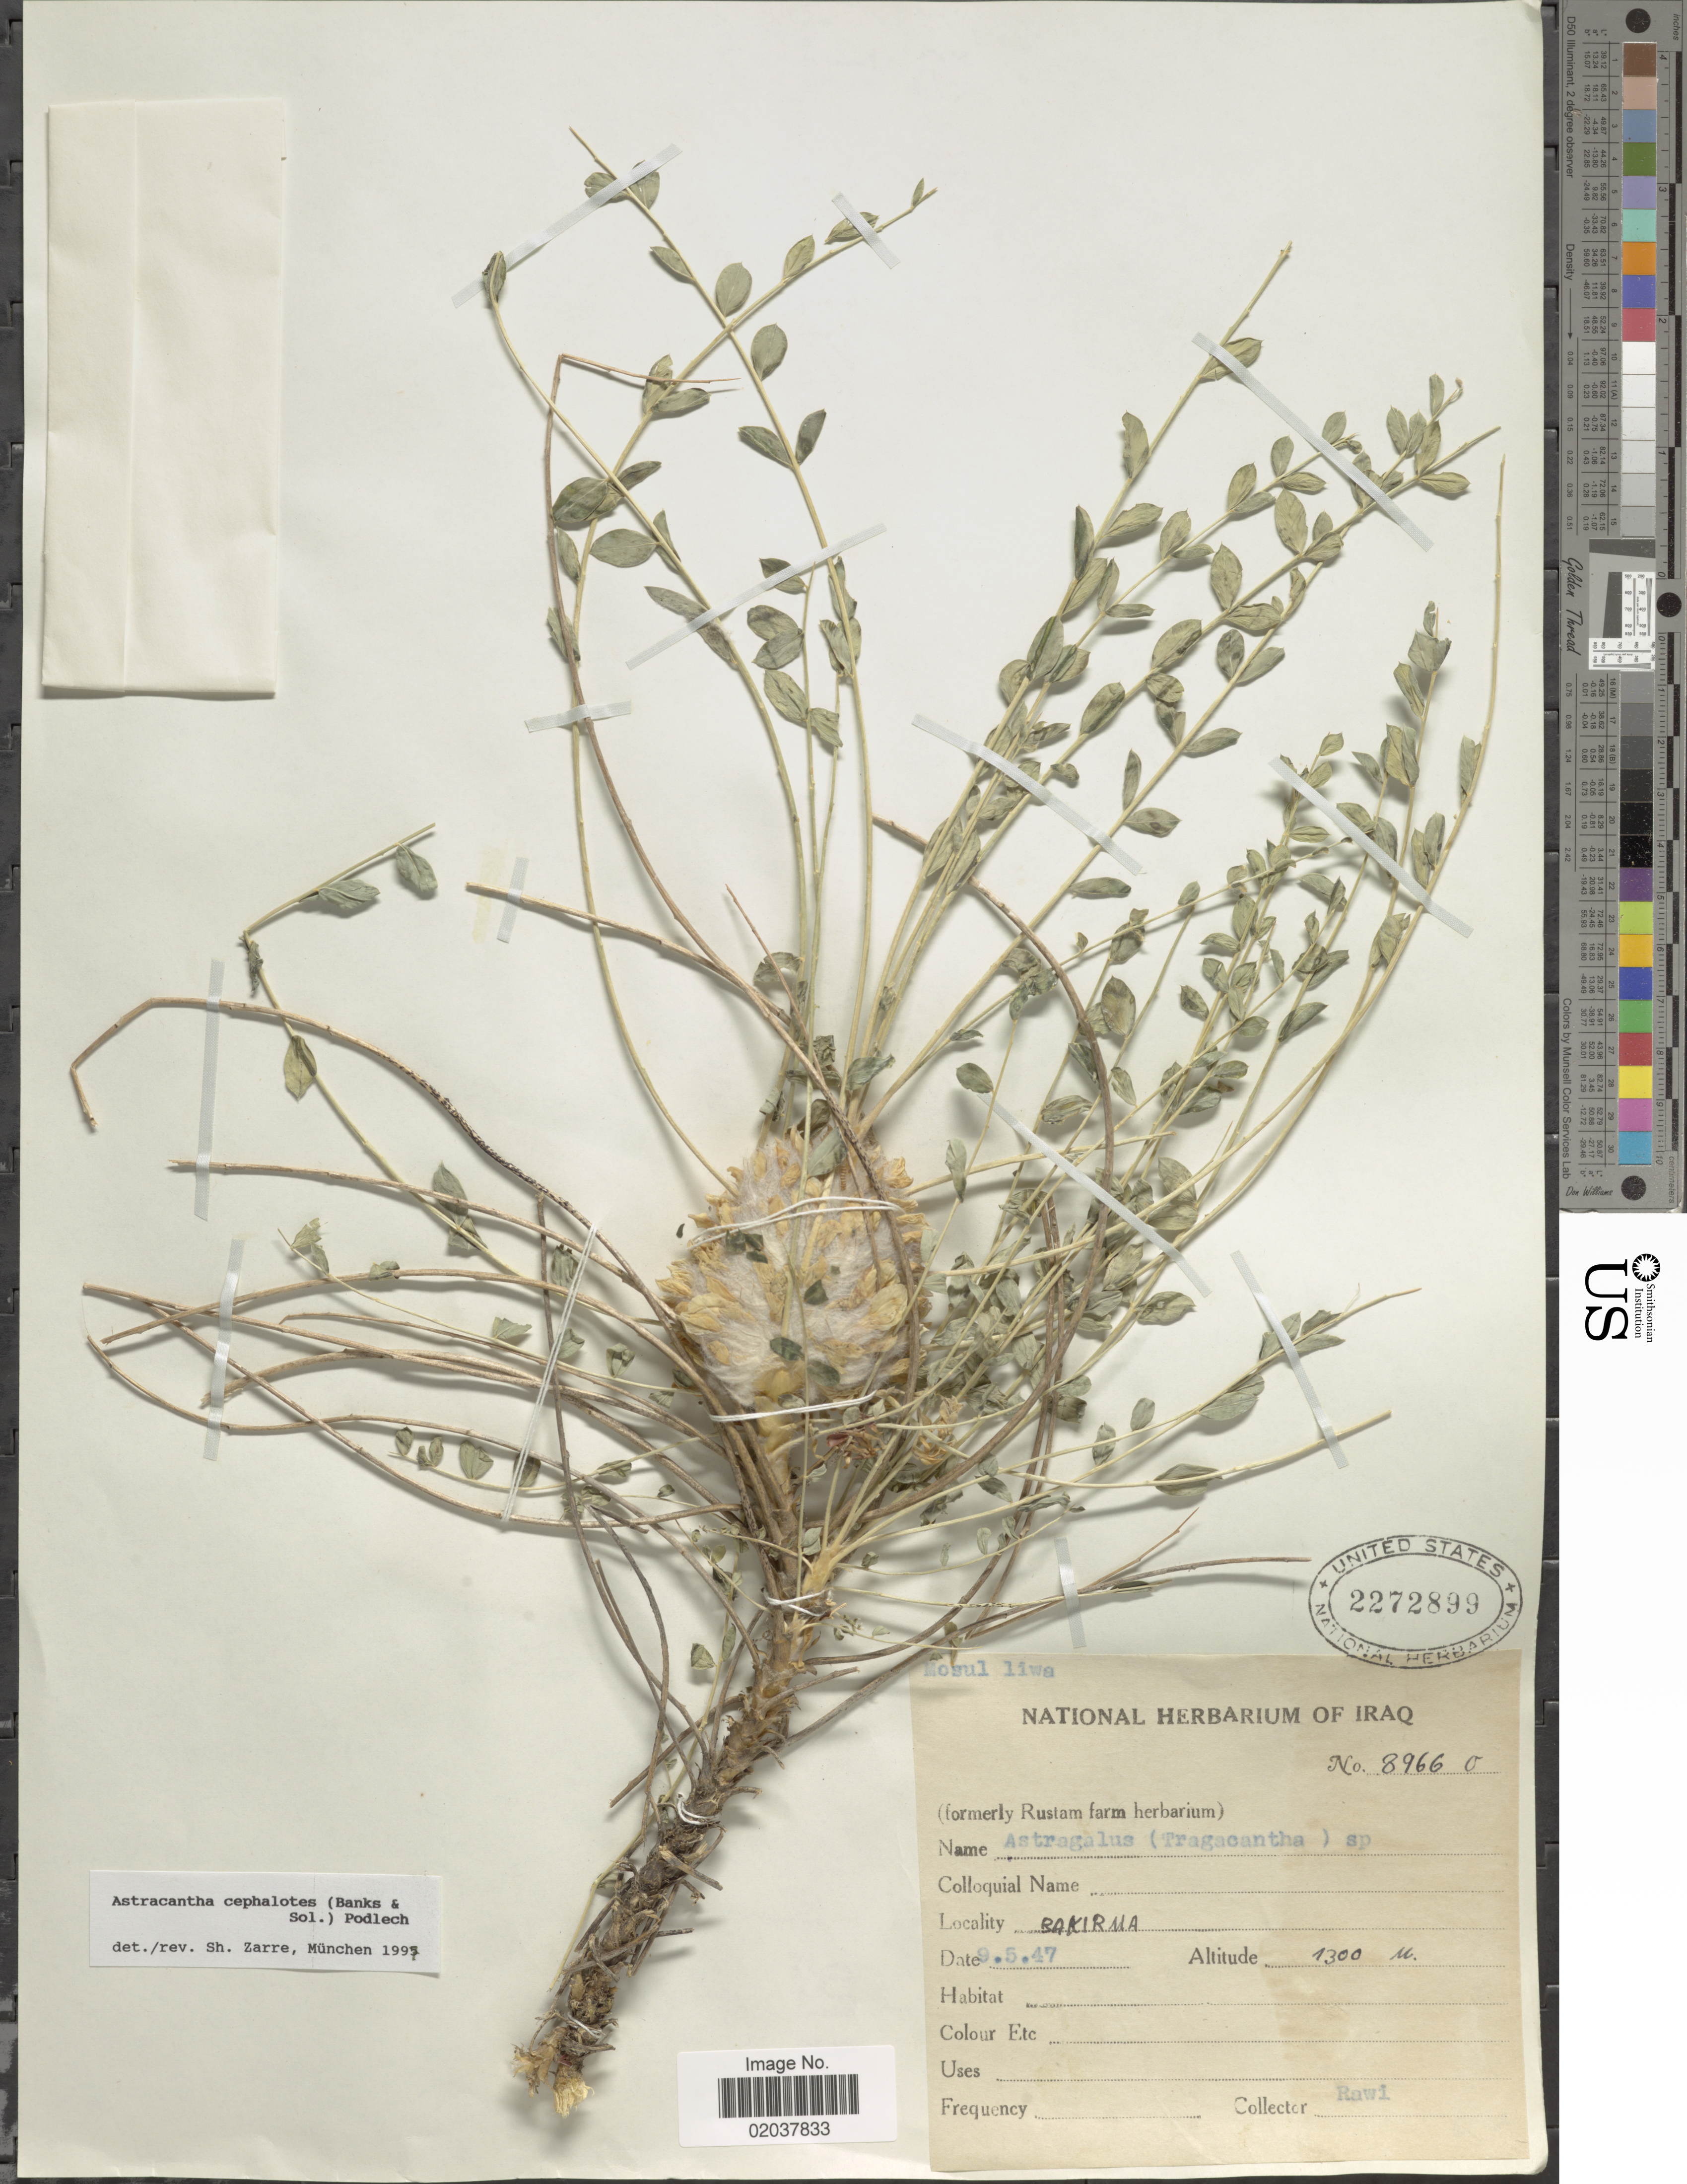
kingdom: Plantae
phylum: Tracheophyta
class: Magnoliopsida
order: Fabales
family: Fabaceae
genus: Astragalus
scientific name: Astragalus cephalotes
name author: Banks & Sol.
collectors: -. Rawi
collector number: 89660*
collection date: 1947-05-09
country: Iraq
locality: Bakirma, Mosul Liwa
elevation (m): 1300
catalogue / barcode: US 2272899